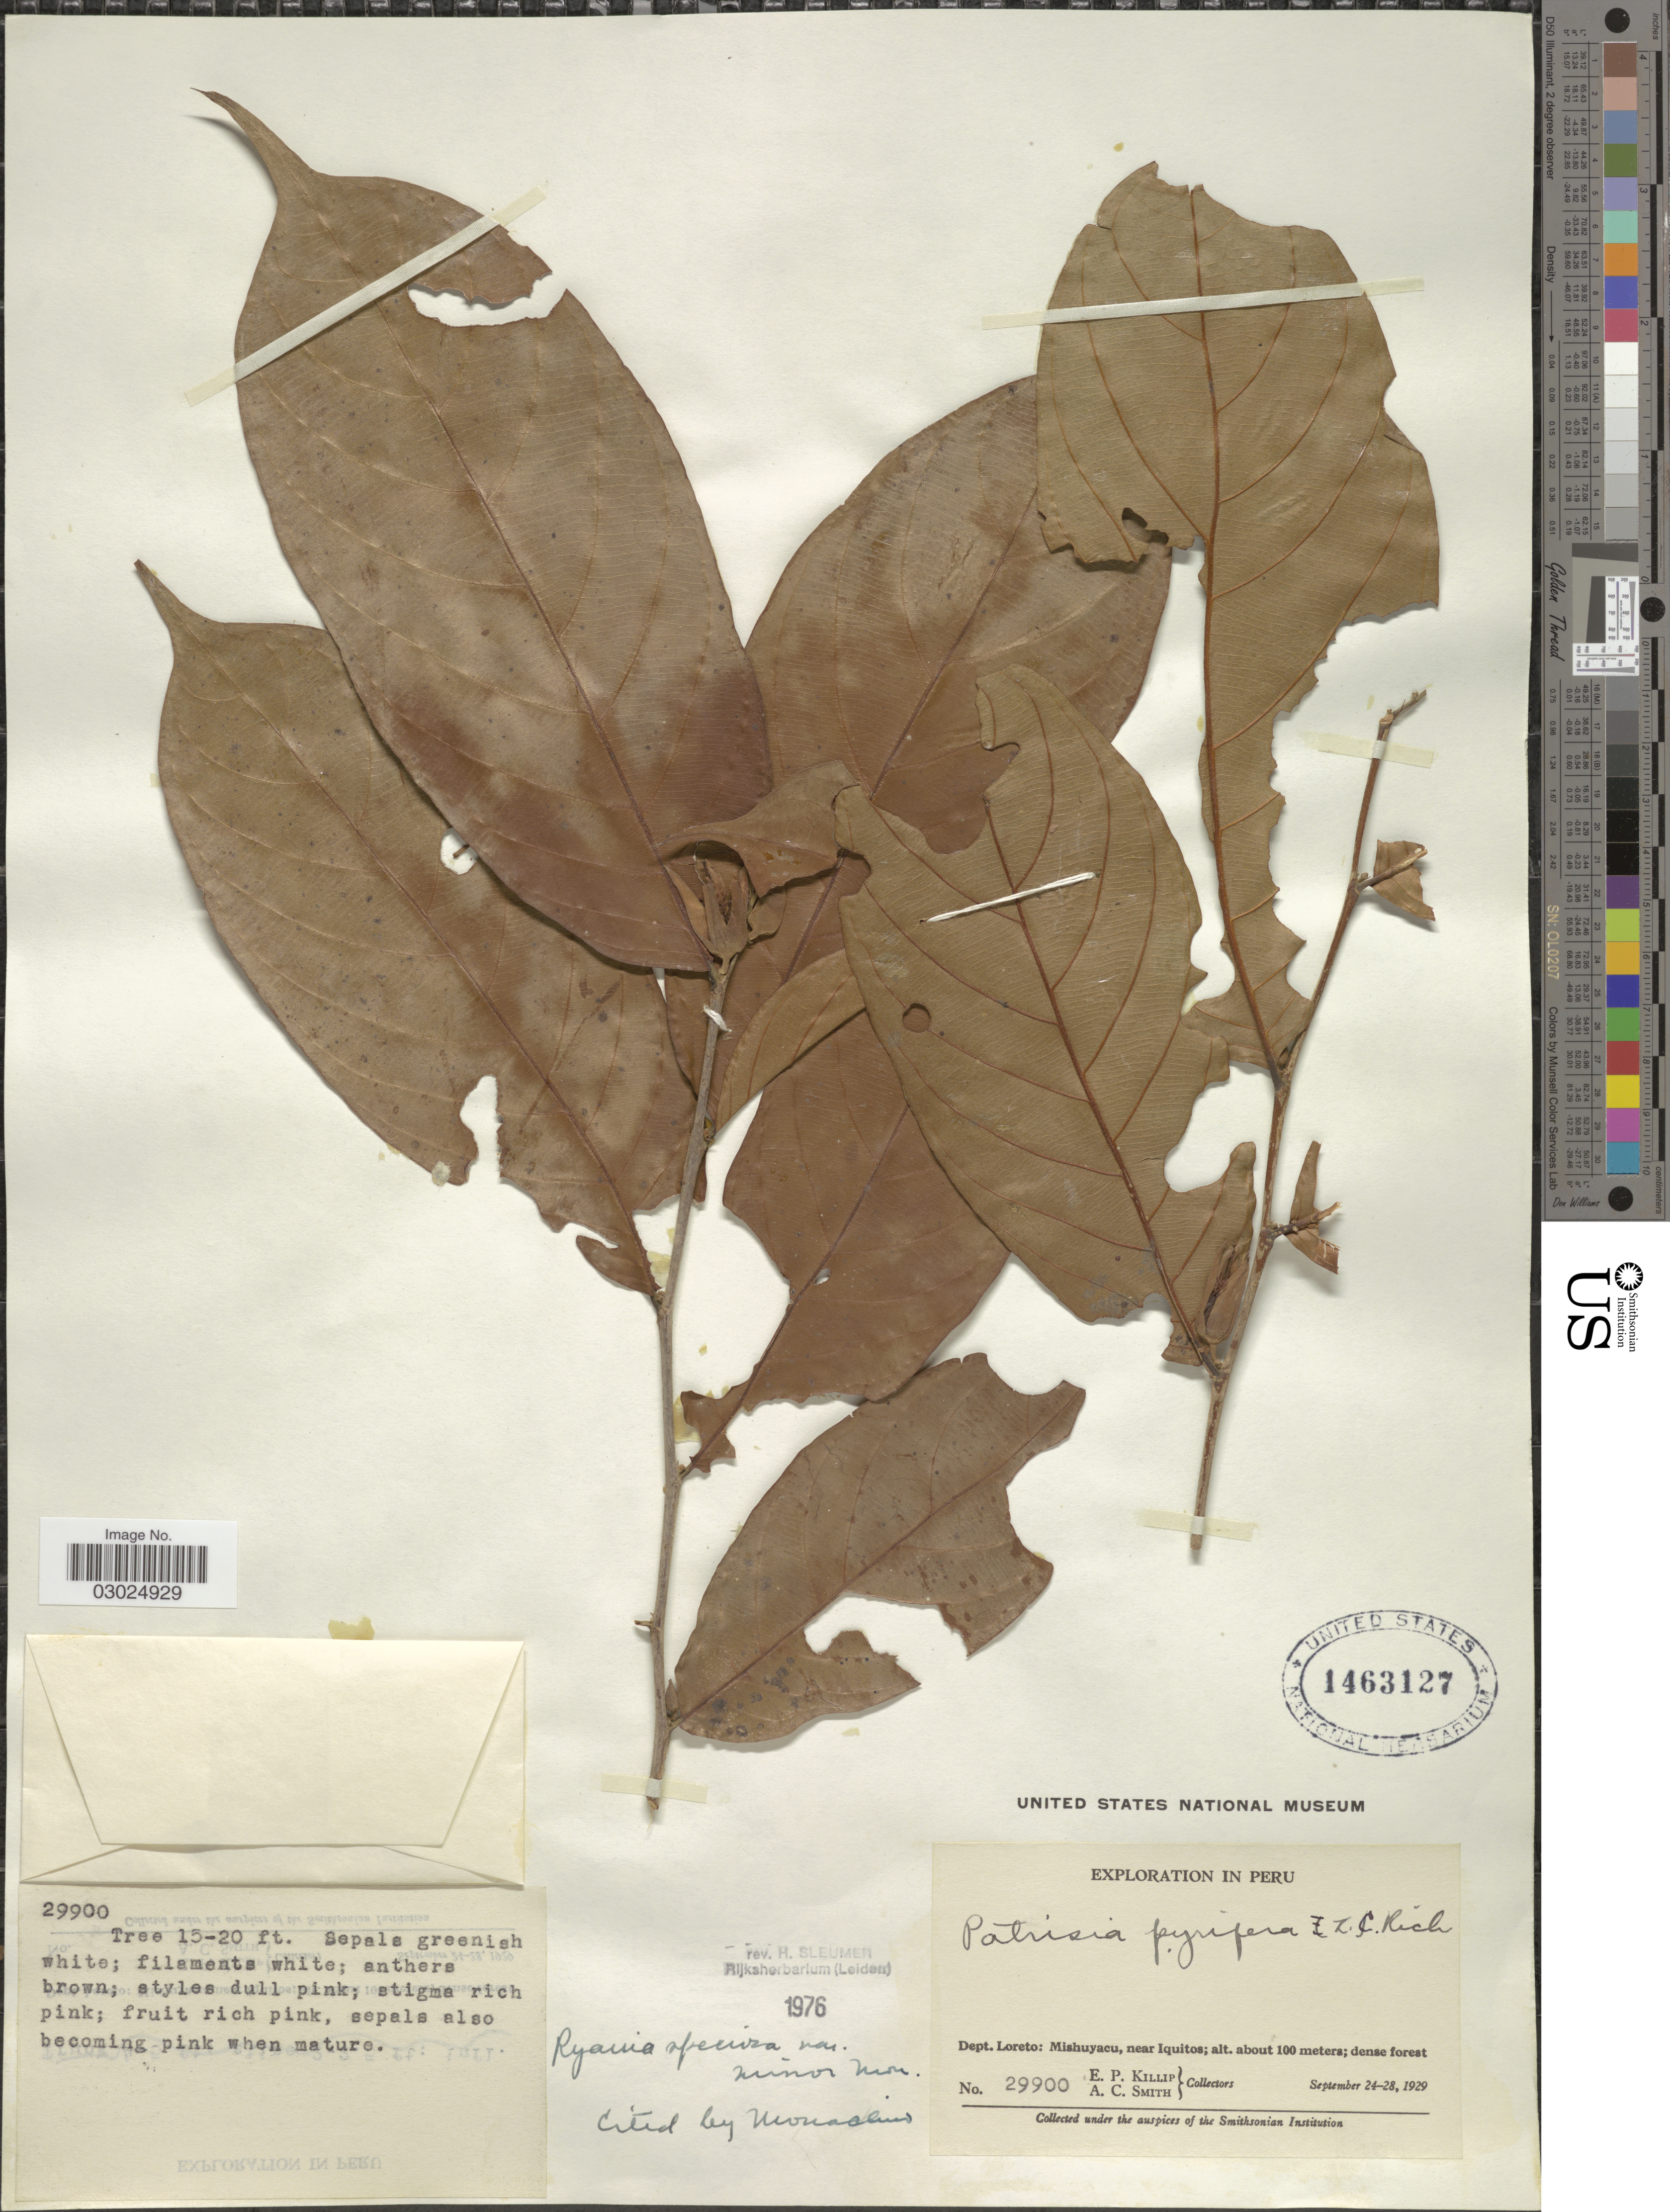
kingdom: Plantae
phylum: Tracheophyta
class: Magnoliopsida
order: Malpighiales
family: Salicaceae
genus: Ryania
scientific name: Ryania speciosa var. minor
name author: Monach.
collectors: E. P. Killip & A. C. Smith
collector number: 29900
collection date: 1929-09-24/1929-09-28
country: Peru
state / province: Loreto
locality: Dept. Loreto: Mishuyacu, near Iquitos.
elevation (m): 100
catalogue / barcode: US 1463127